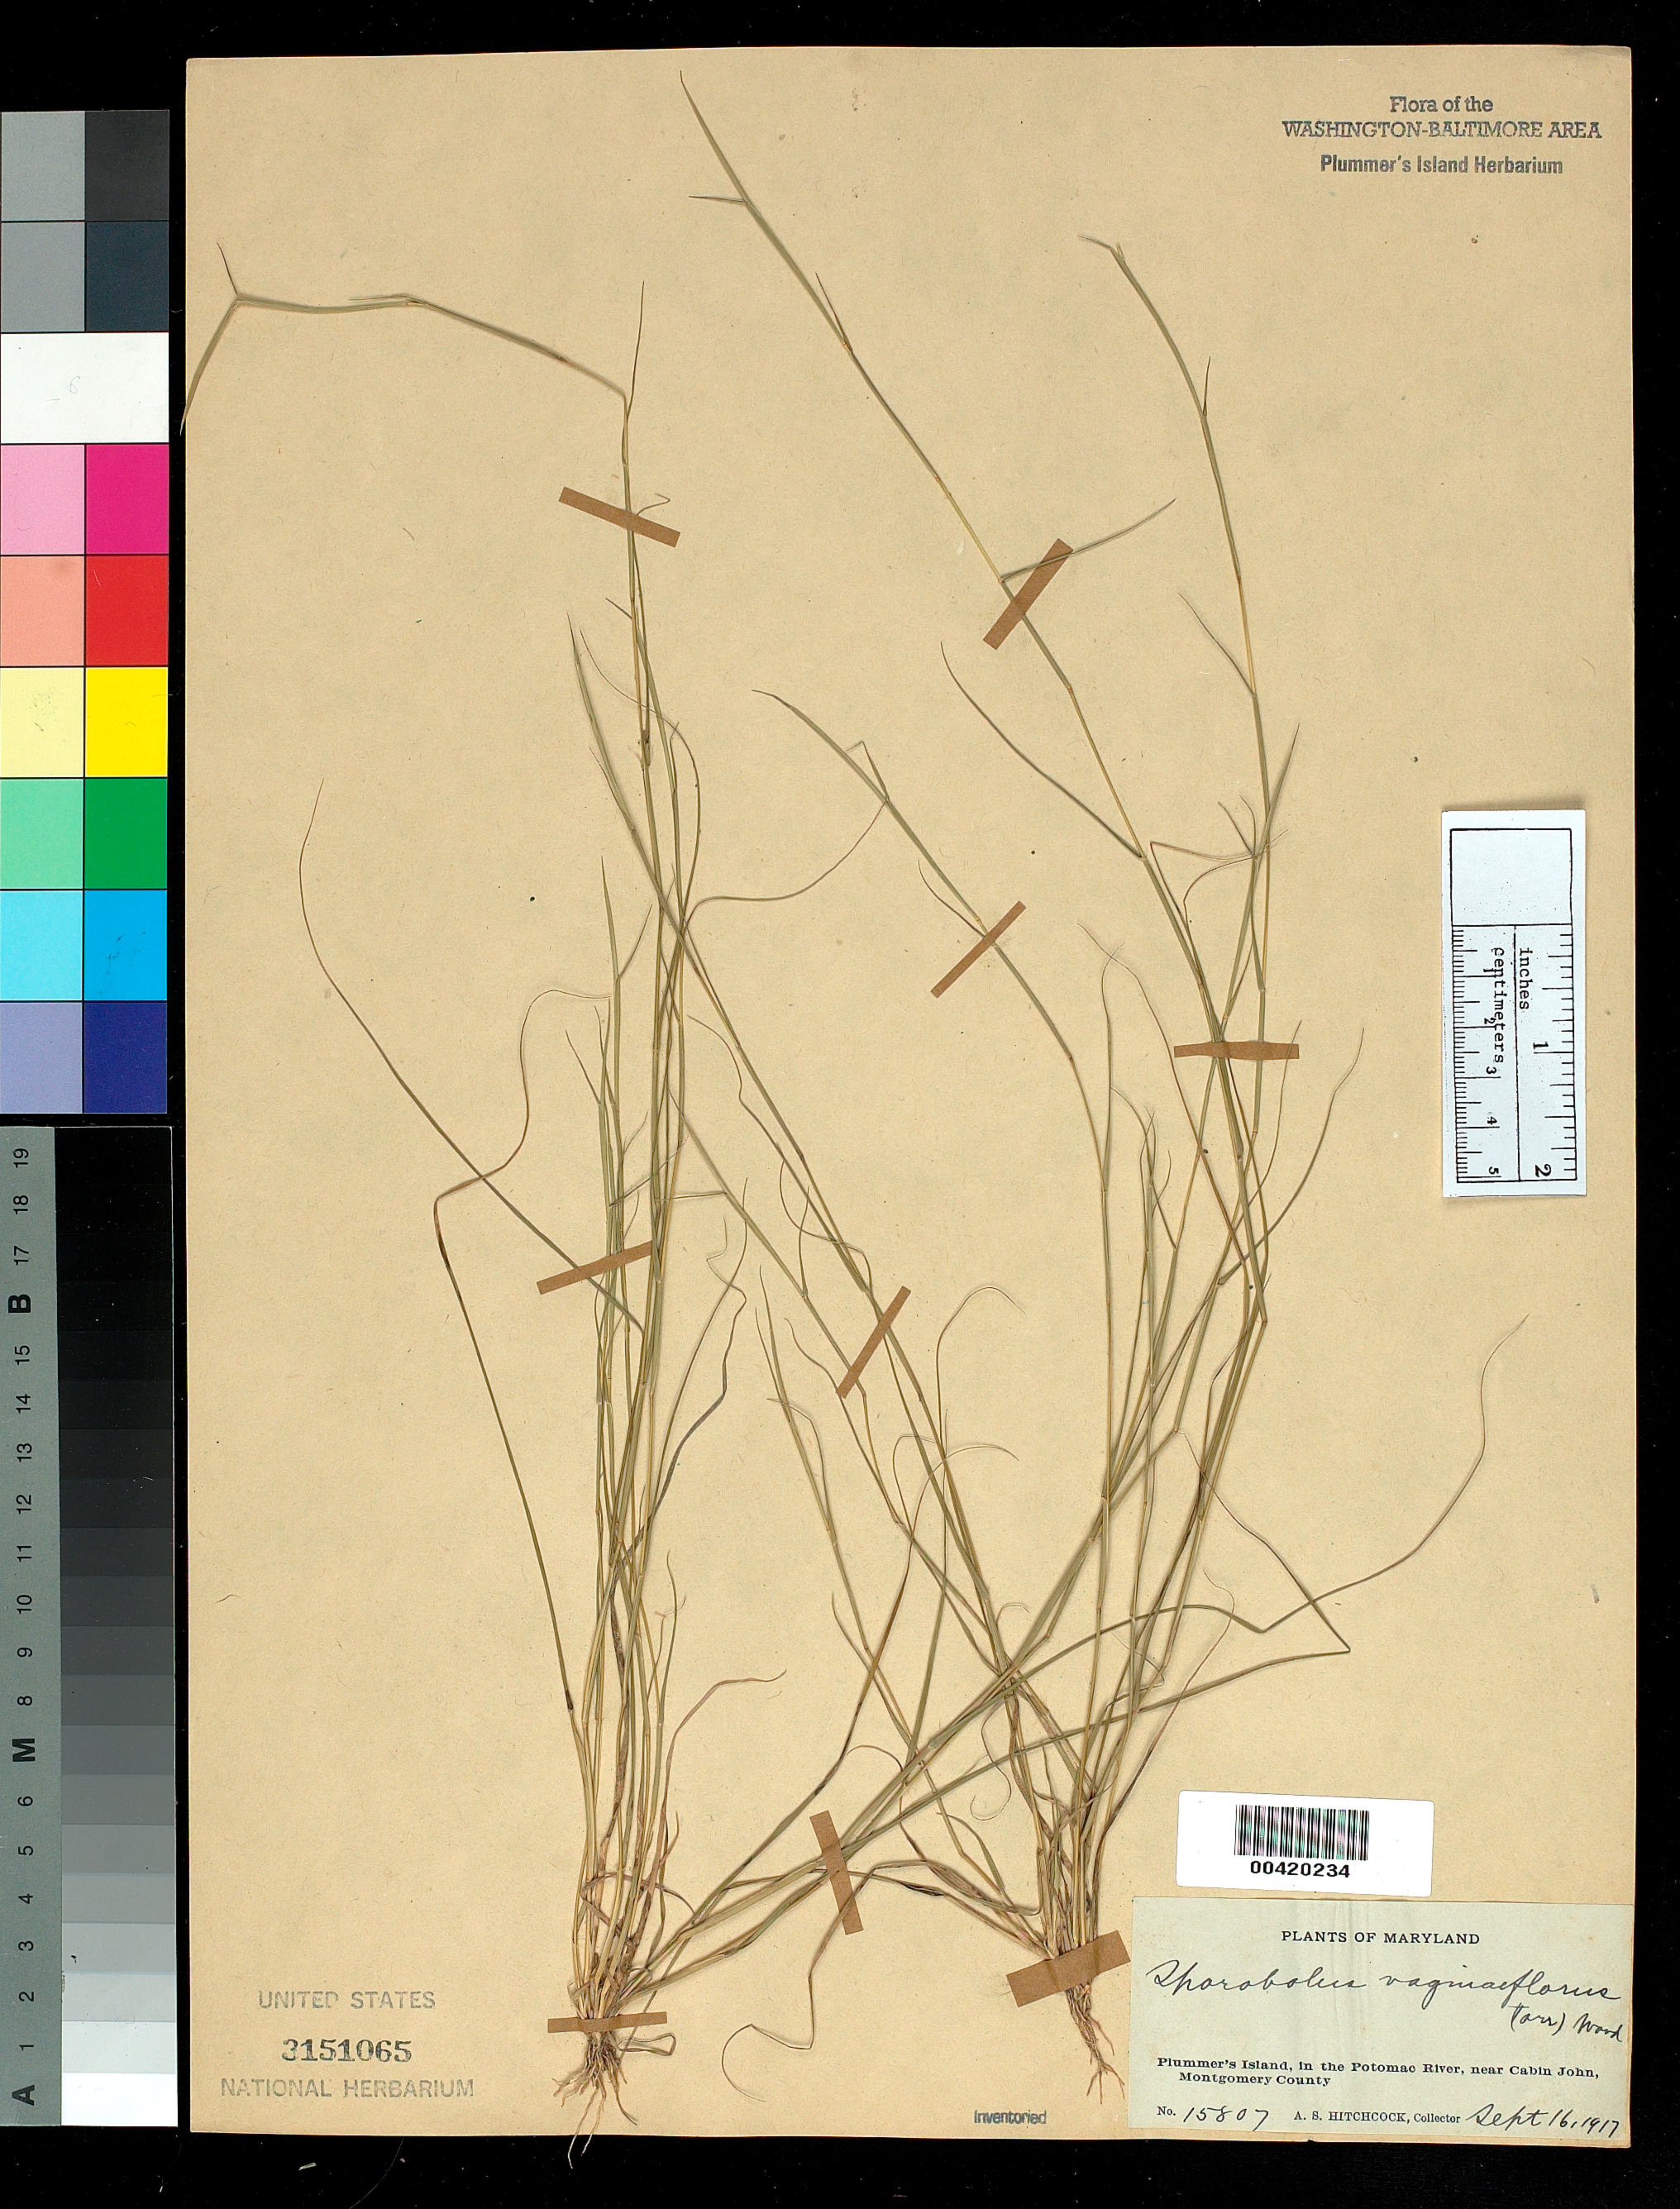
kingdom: Plantae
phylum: Tracheophyta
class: Liliopsida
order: Poales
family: Poaceae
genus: Sporobolus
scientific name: Sporobolus vaginiflorus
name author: (Torr. ex A. Gray) Alph. Wood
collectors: A. S. Hitchcock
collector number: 15807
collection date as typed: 16 Sep 1917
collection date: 1917-09-16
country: United States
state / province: Maryland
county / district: Montgomery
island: Plummers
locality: Plummer's Island C. & O. Canal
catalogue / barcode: US 3151065